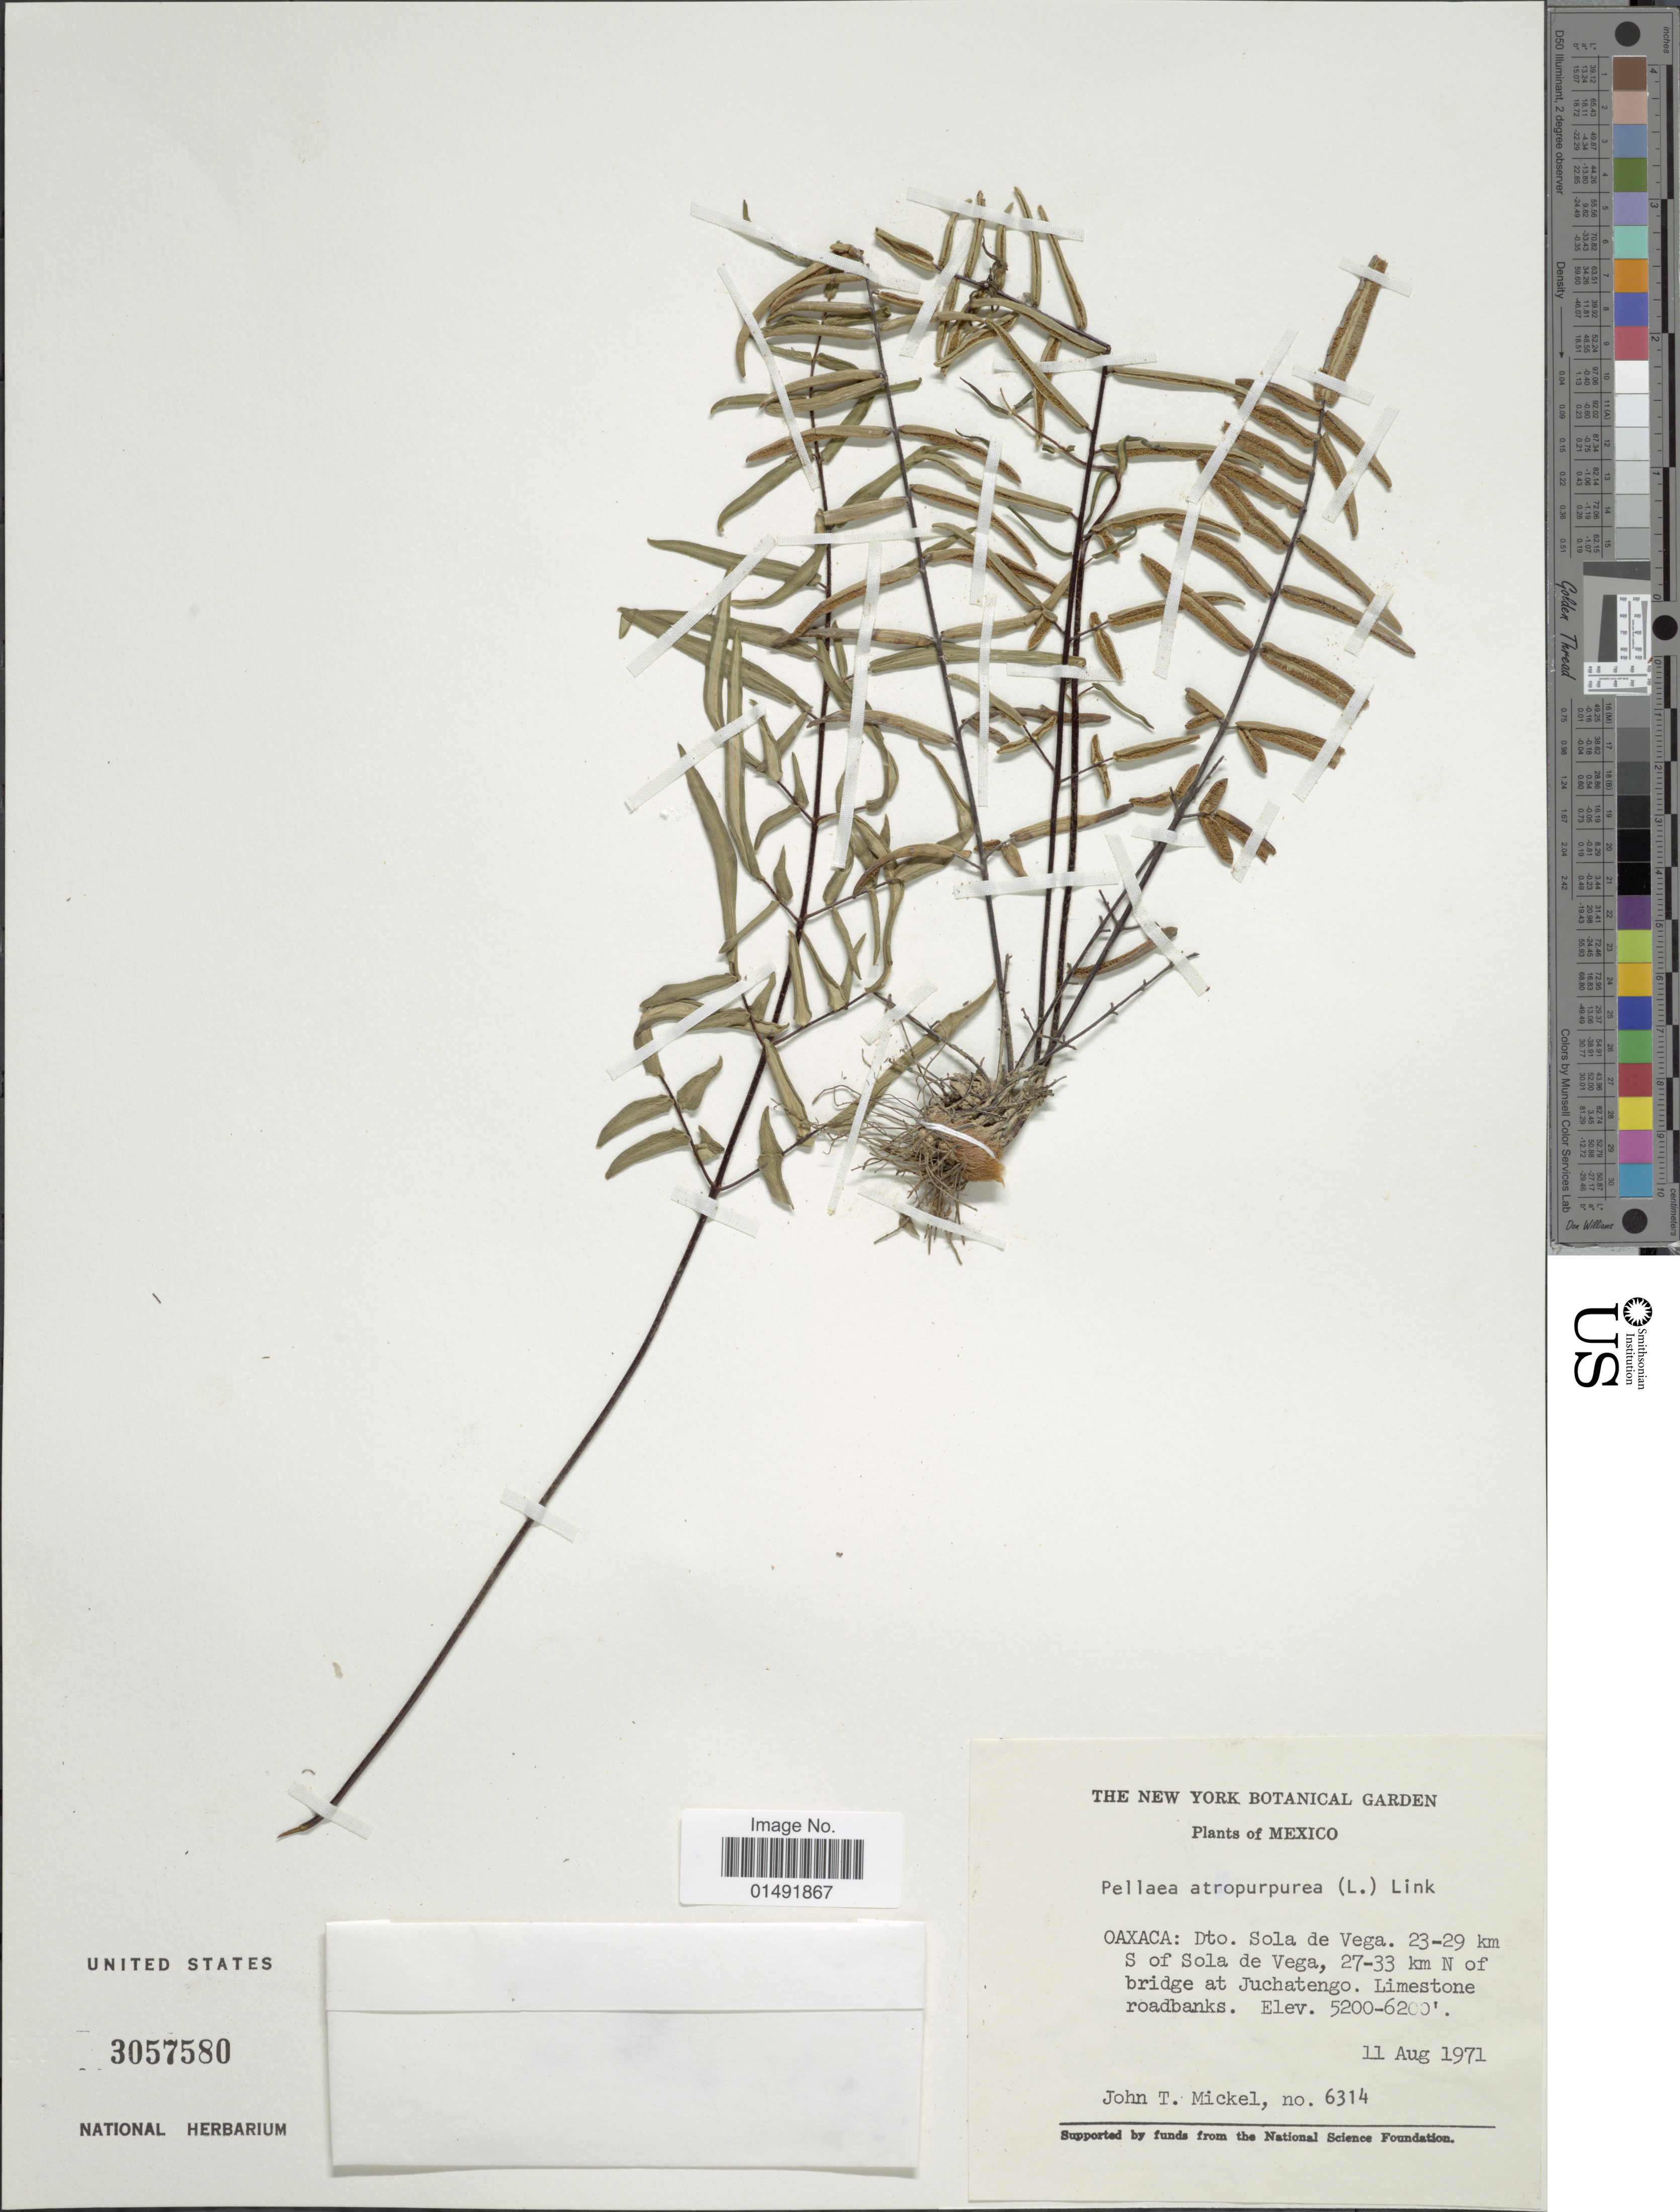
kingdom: Plantae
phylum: Tracheophyta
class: Polypodiopsida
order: Polypodiales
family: Pteridaceae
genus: Pellaea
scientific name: Pellaea atropurpurea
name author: (L.) Link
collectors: J. T. Mickel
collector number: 6314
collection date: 1971-08-11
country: Mexico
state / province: Oaxaca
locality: Dto Sola de Vega 23-29 km S of Sola de vega, 27-33 km N of bridge at Juchatengo. Limestone roadbanks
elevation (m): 1585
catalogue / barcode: US 3057580